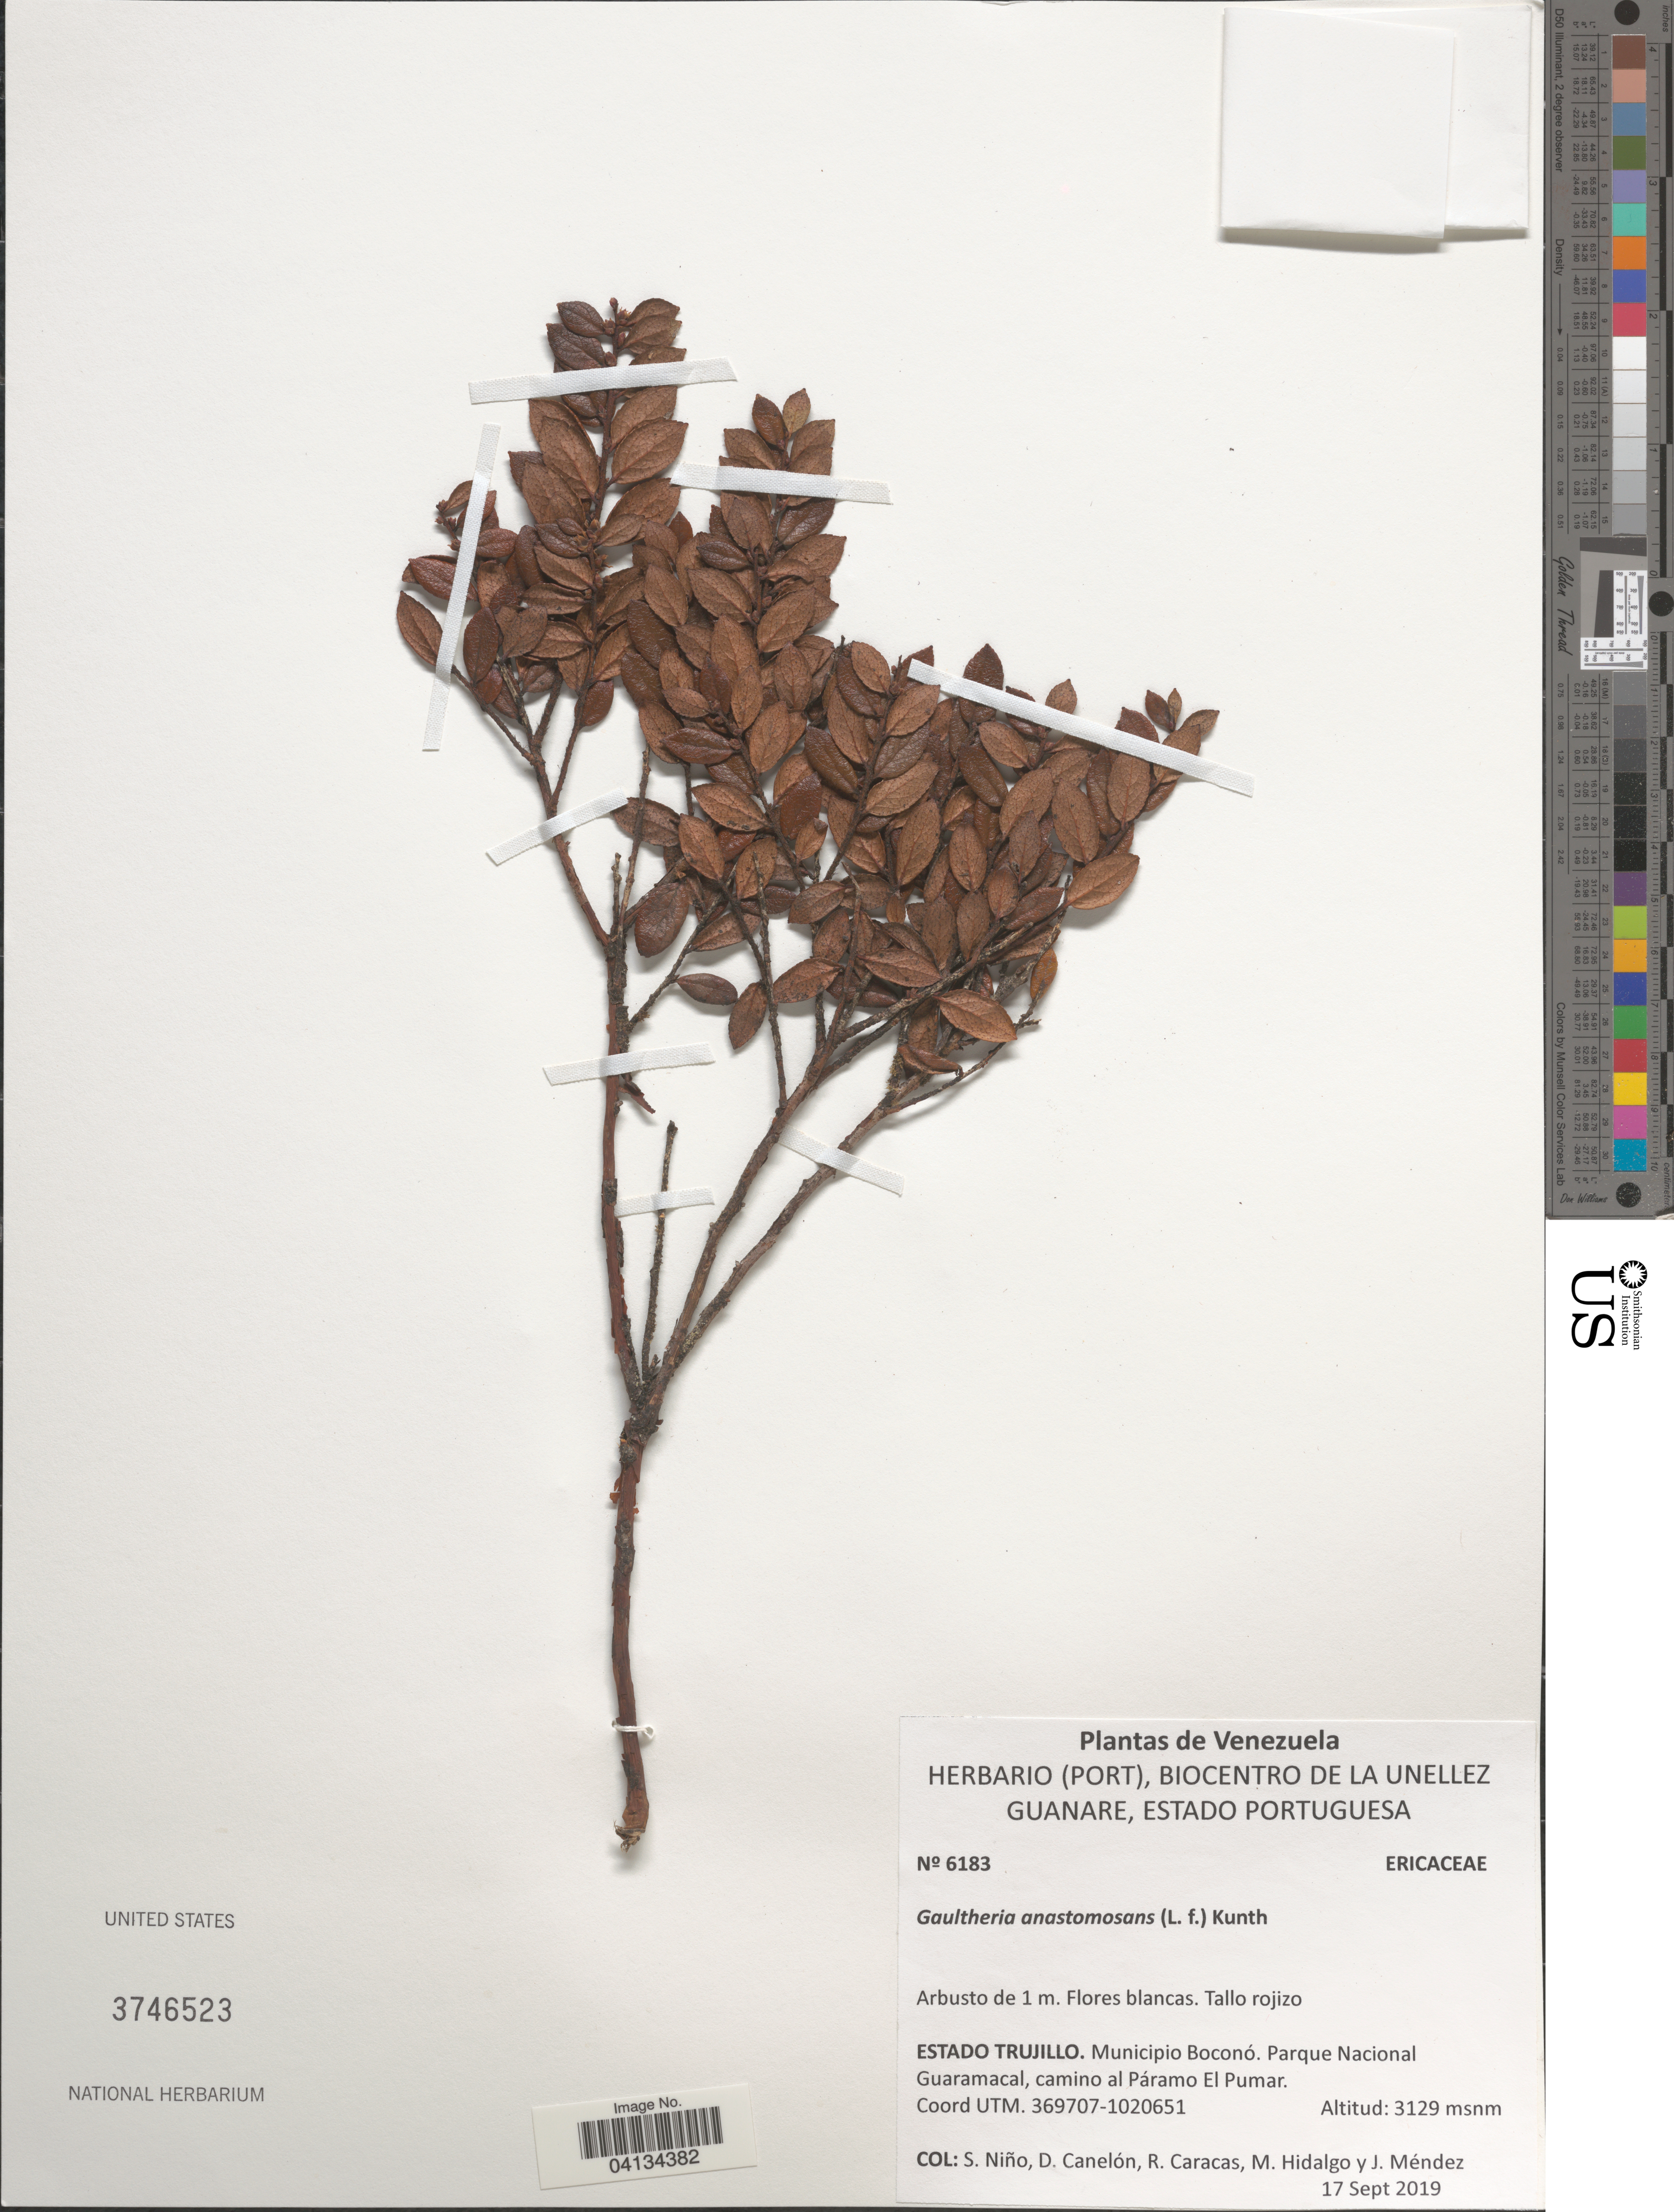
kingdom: Plantae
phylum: Tracheophyta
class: Magnoliopsida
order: Ericales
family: Ericaceae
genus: Gaultheria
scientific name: Gaultheria anastomosans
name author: (L. f.) Kunth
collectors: S. M. Niño, D. Canelón, R. Caracas, M. Hidalgo & J. Mendez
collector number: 6183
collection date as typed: Transcribed d/m/y: 17/9/2019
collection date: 2019-09-17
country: Venezuela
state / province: Trujillo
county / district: Boconó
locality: Parque Nacional Guaramacal, camino al Páramo El Pumar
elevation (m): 3129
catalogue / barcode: US 3746523